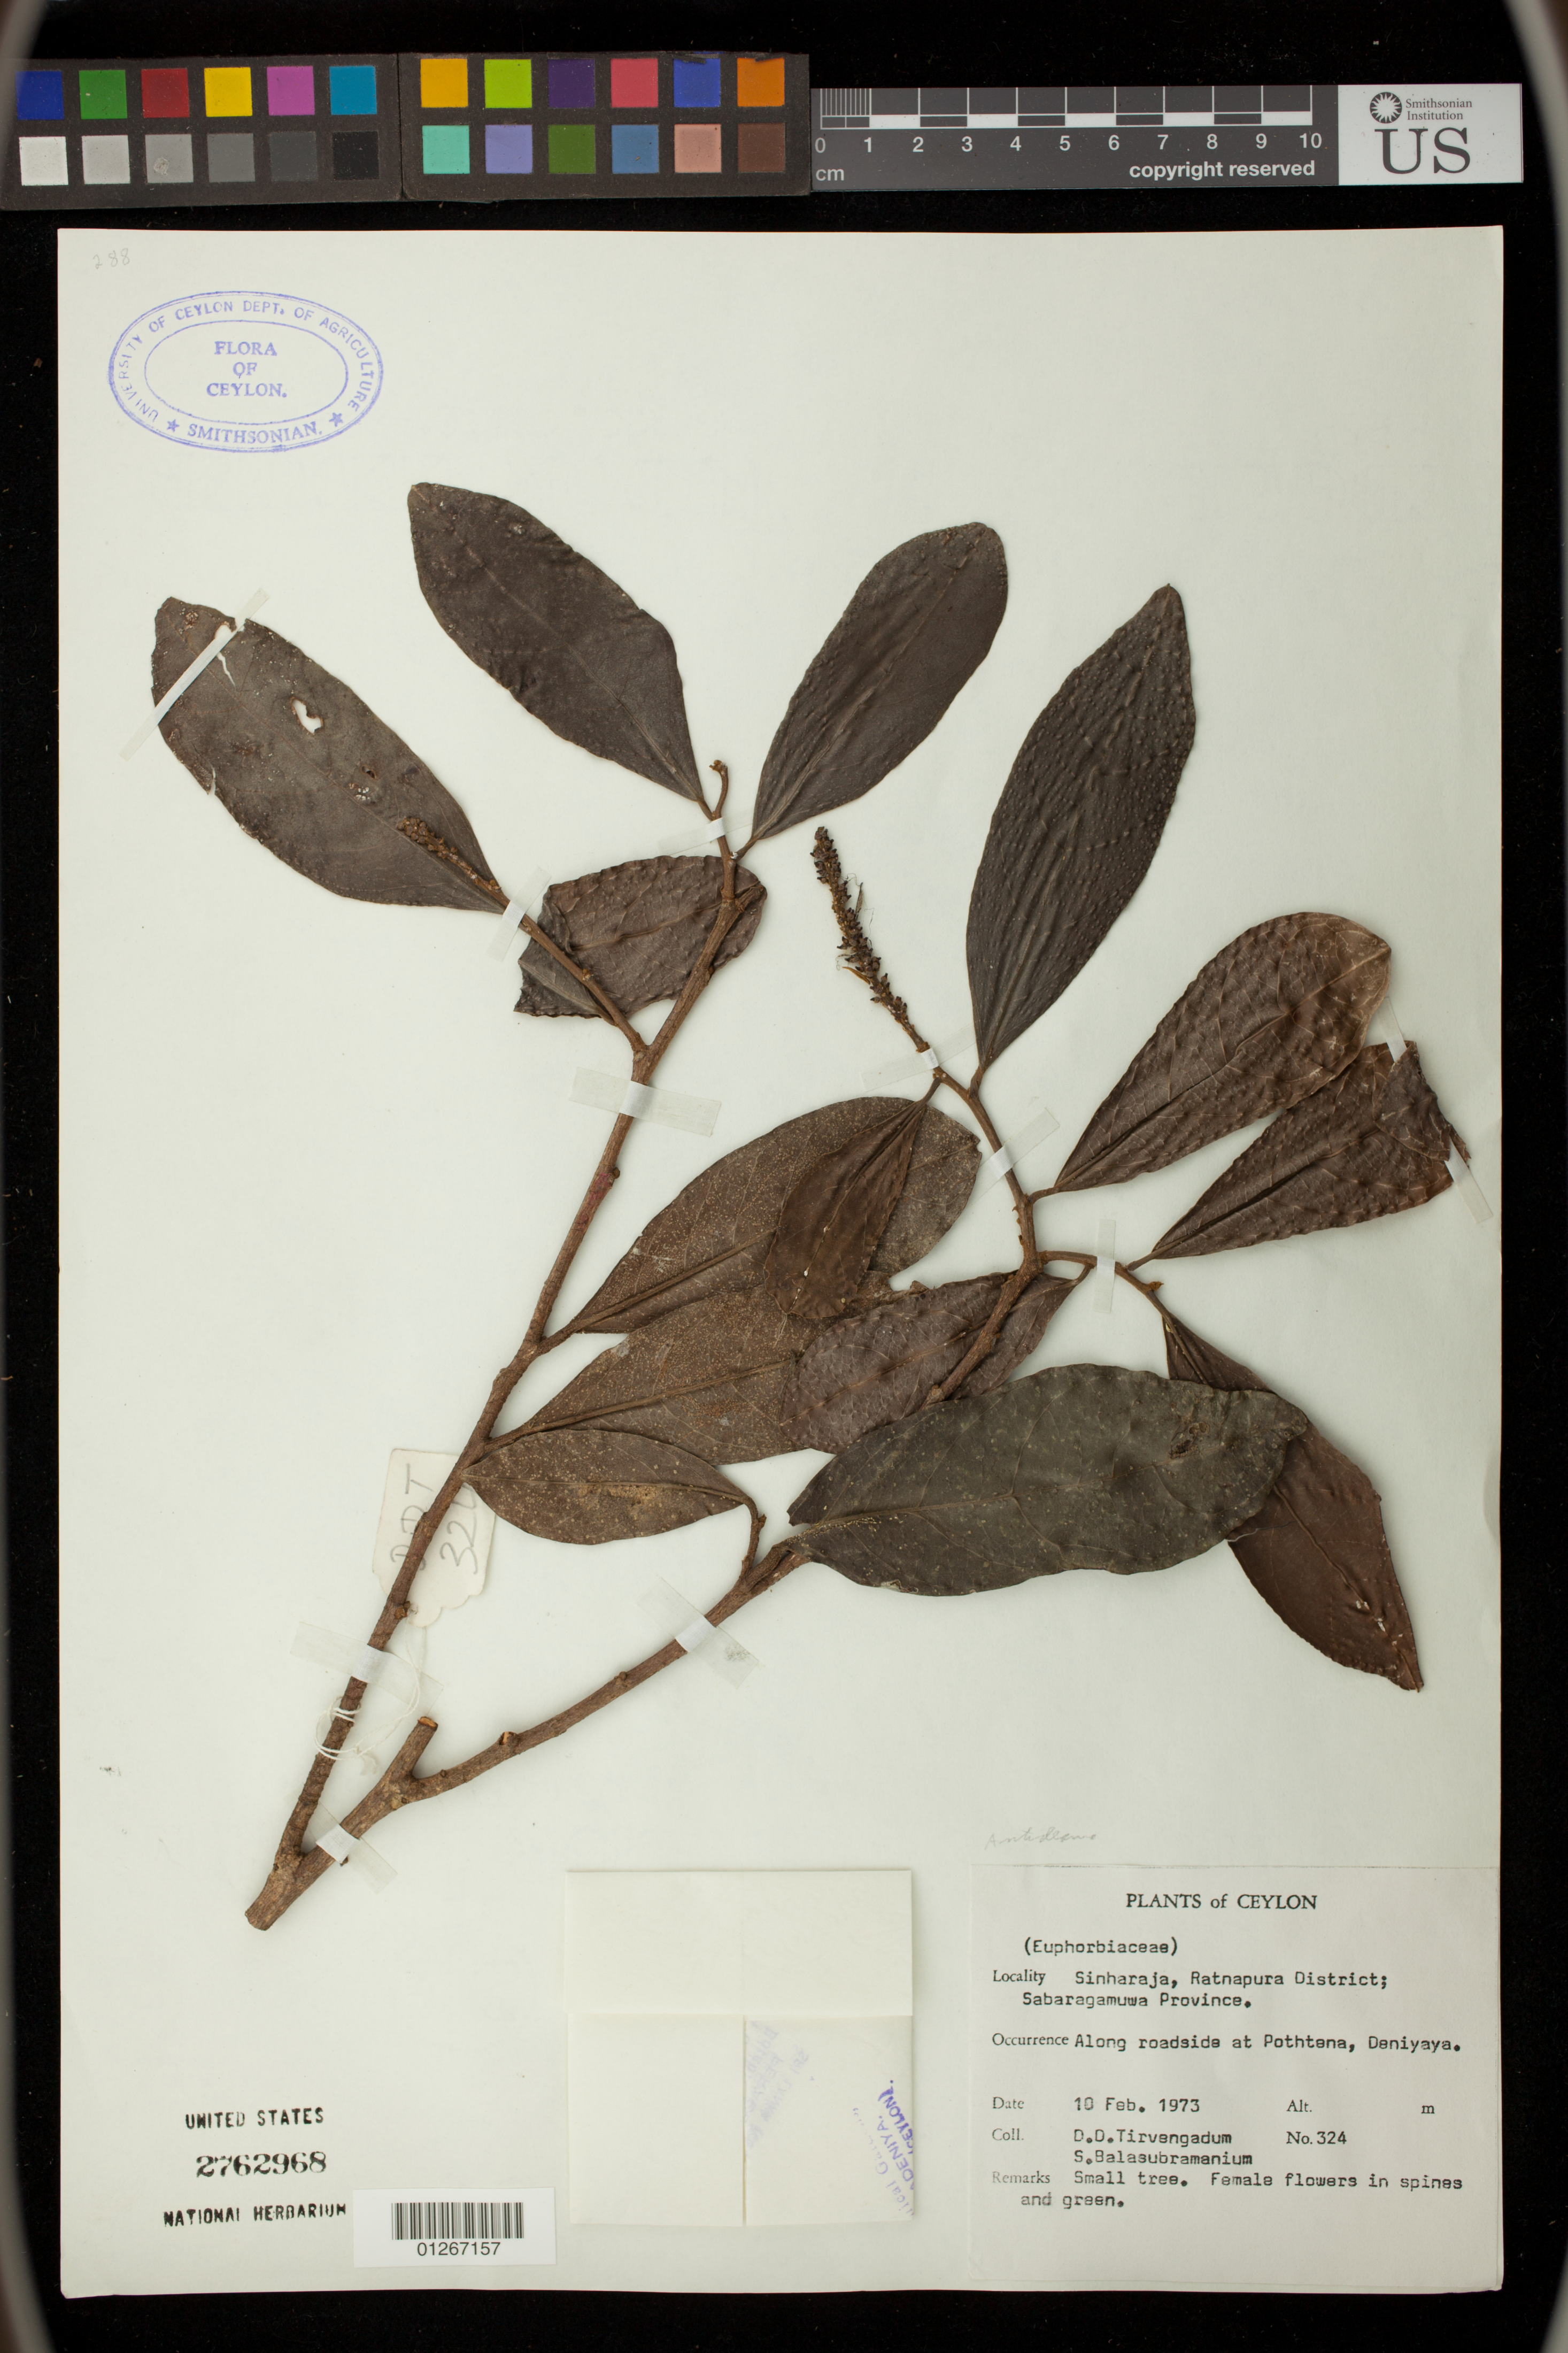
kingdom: Plantae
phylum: Tracheophyta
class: Magnoliopsida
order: Malpighiales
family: Phyllanthaceae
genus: Antidesma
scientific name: Antidesma sp.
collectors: D. Tirvengadum & S. Balasubramanium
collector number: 324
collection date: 1973-02-10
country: Sri Lanka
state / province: Sabaragamuwa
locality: Sinharaja, Ratnapura District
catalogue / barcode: US 2762968